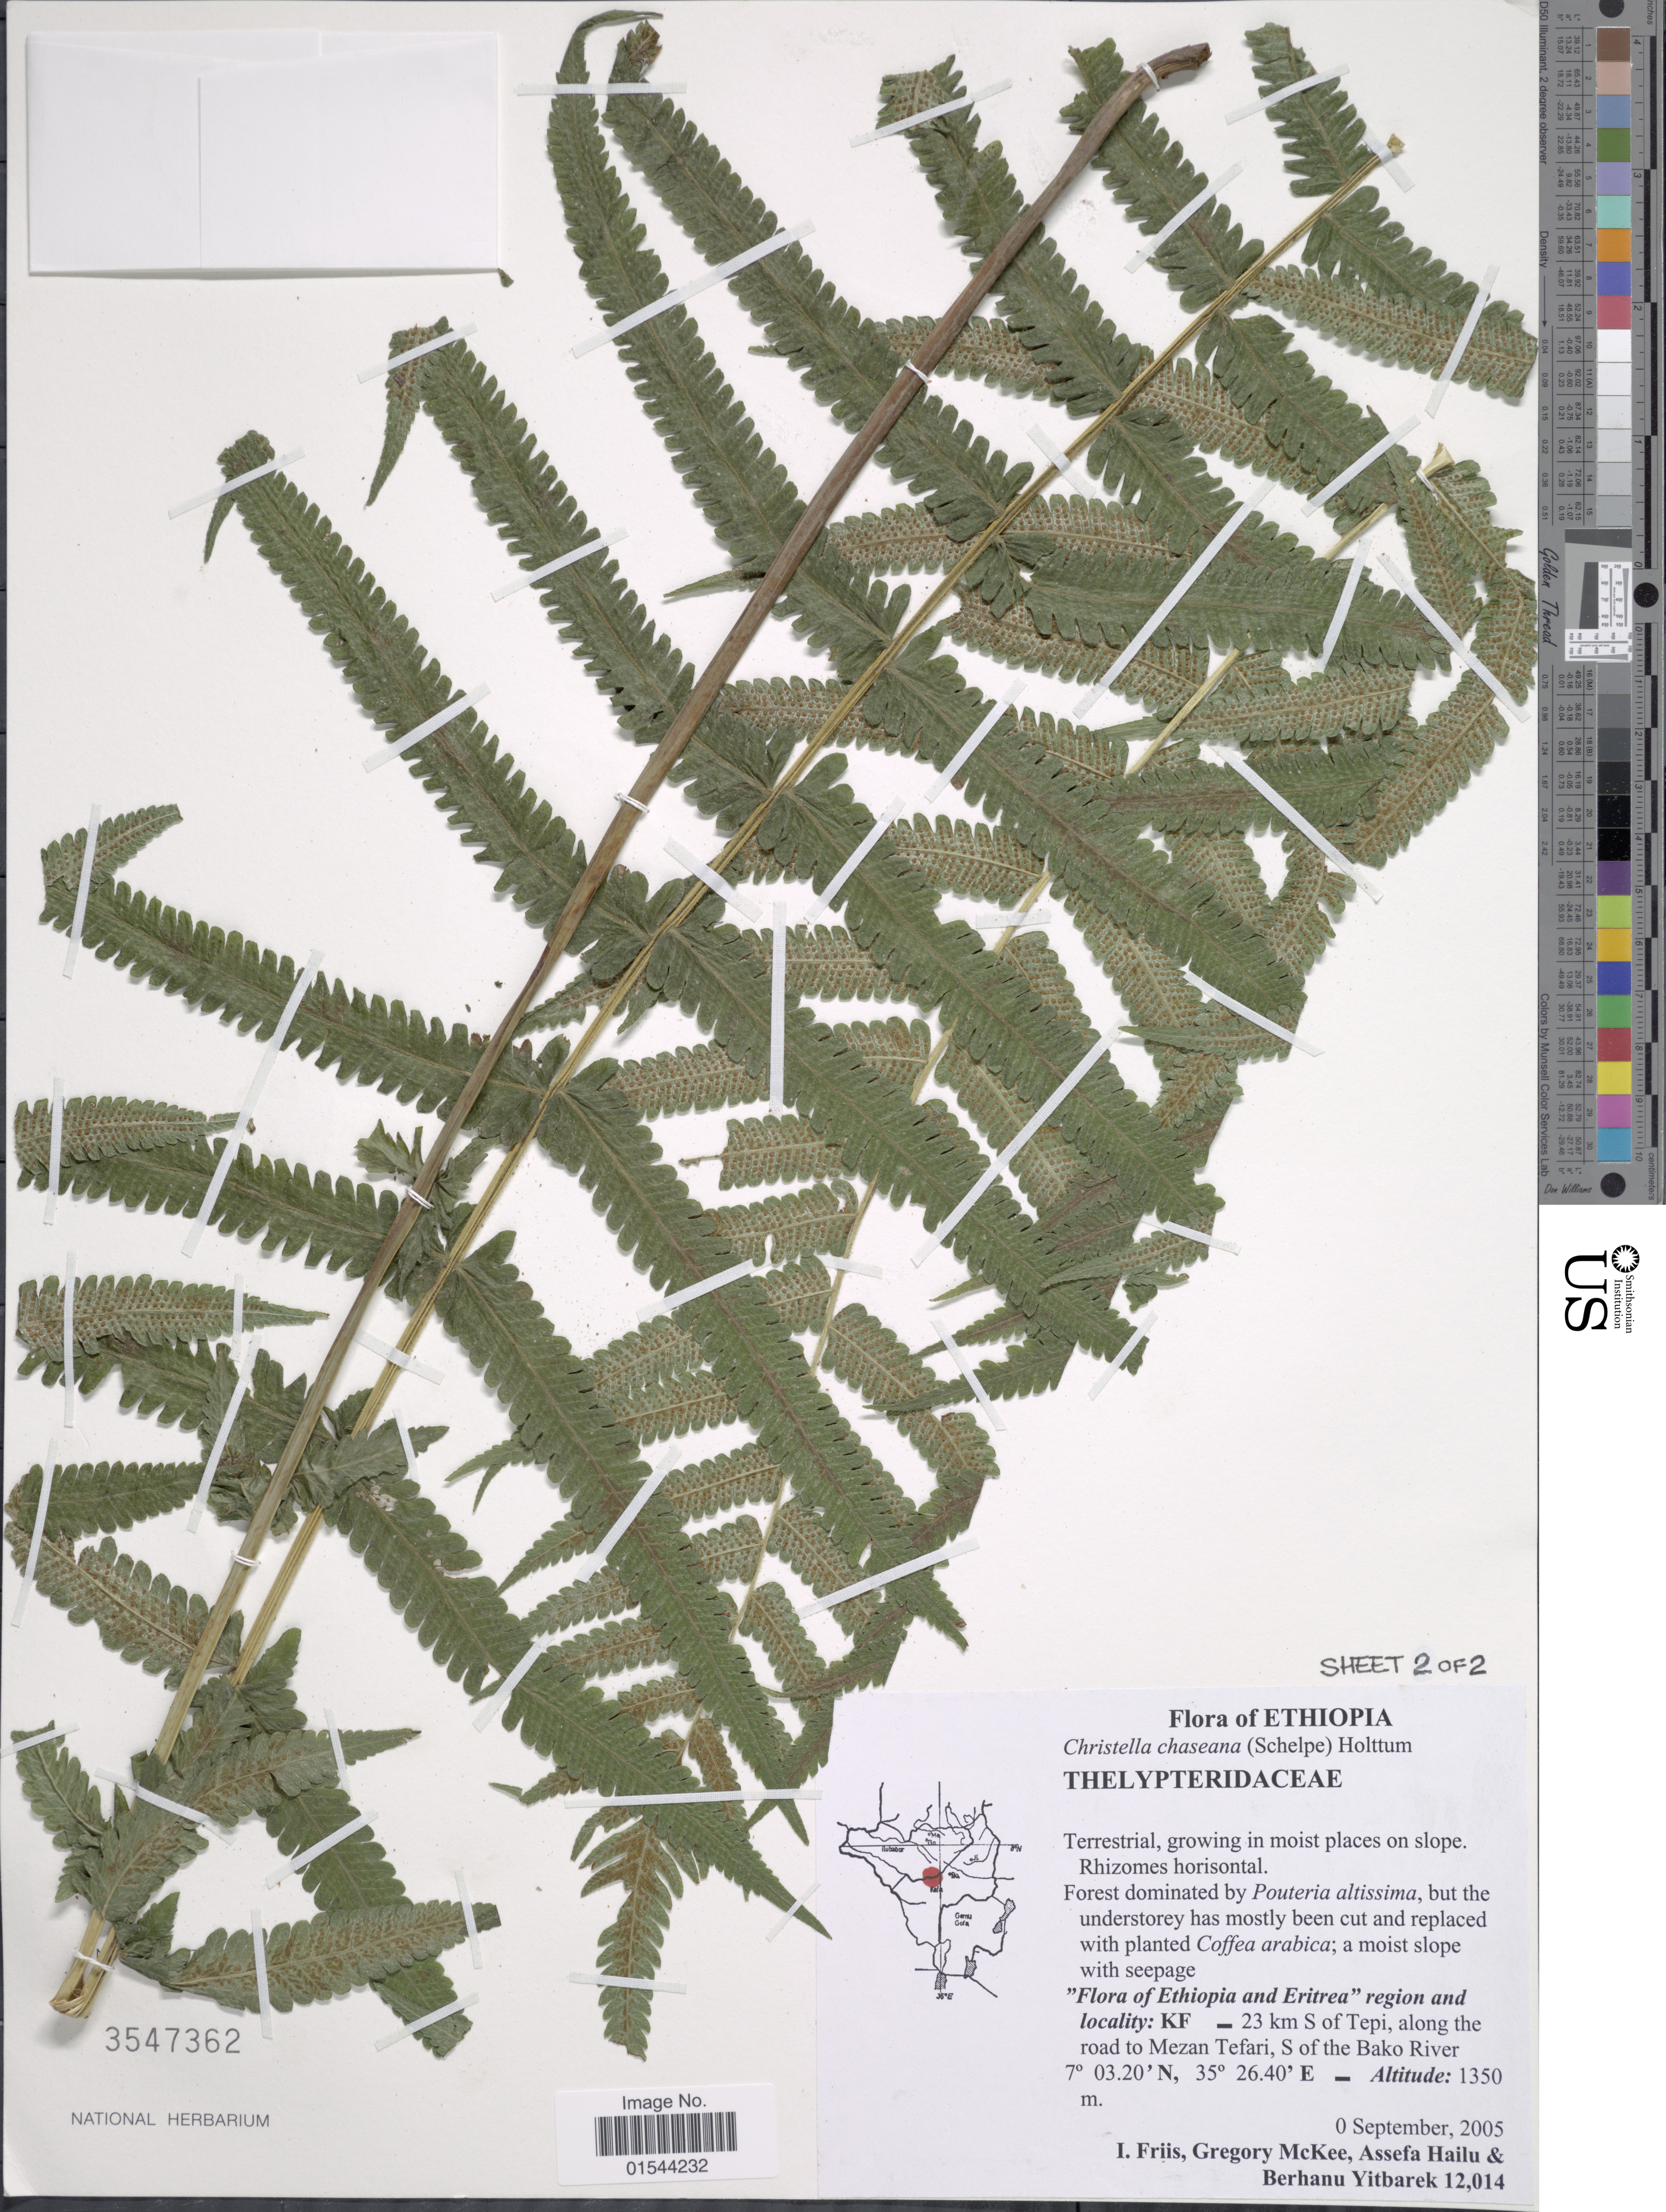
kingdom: Plantae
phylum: Tracheophyta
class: Polypodiopsida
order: Polypodiales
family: Thelypteridaceae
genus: Christella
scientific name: Christella chaseana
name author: (Schelpe) Holttum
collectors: I. Friis, G. S. McKee, A. Hailu & B. Yitbarek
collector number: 12014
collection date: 2005-09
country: Ethiopia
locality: Ethiopia and Eritrea, KF _ 23 km S of Tepi, along the road to Mezan Tefari, S of the Bako River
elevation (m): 1350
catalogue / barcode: US 3547362